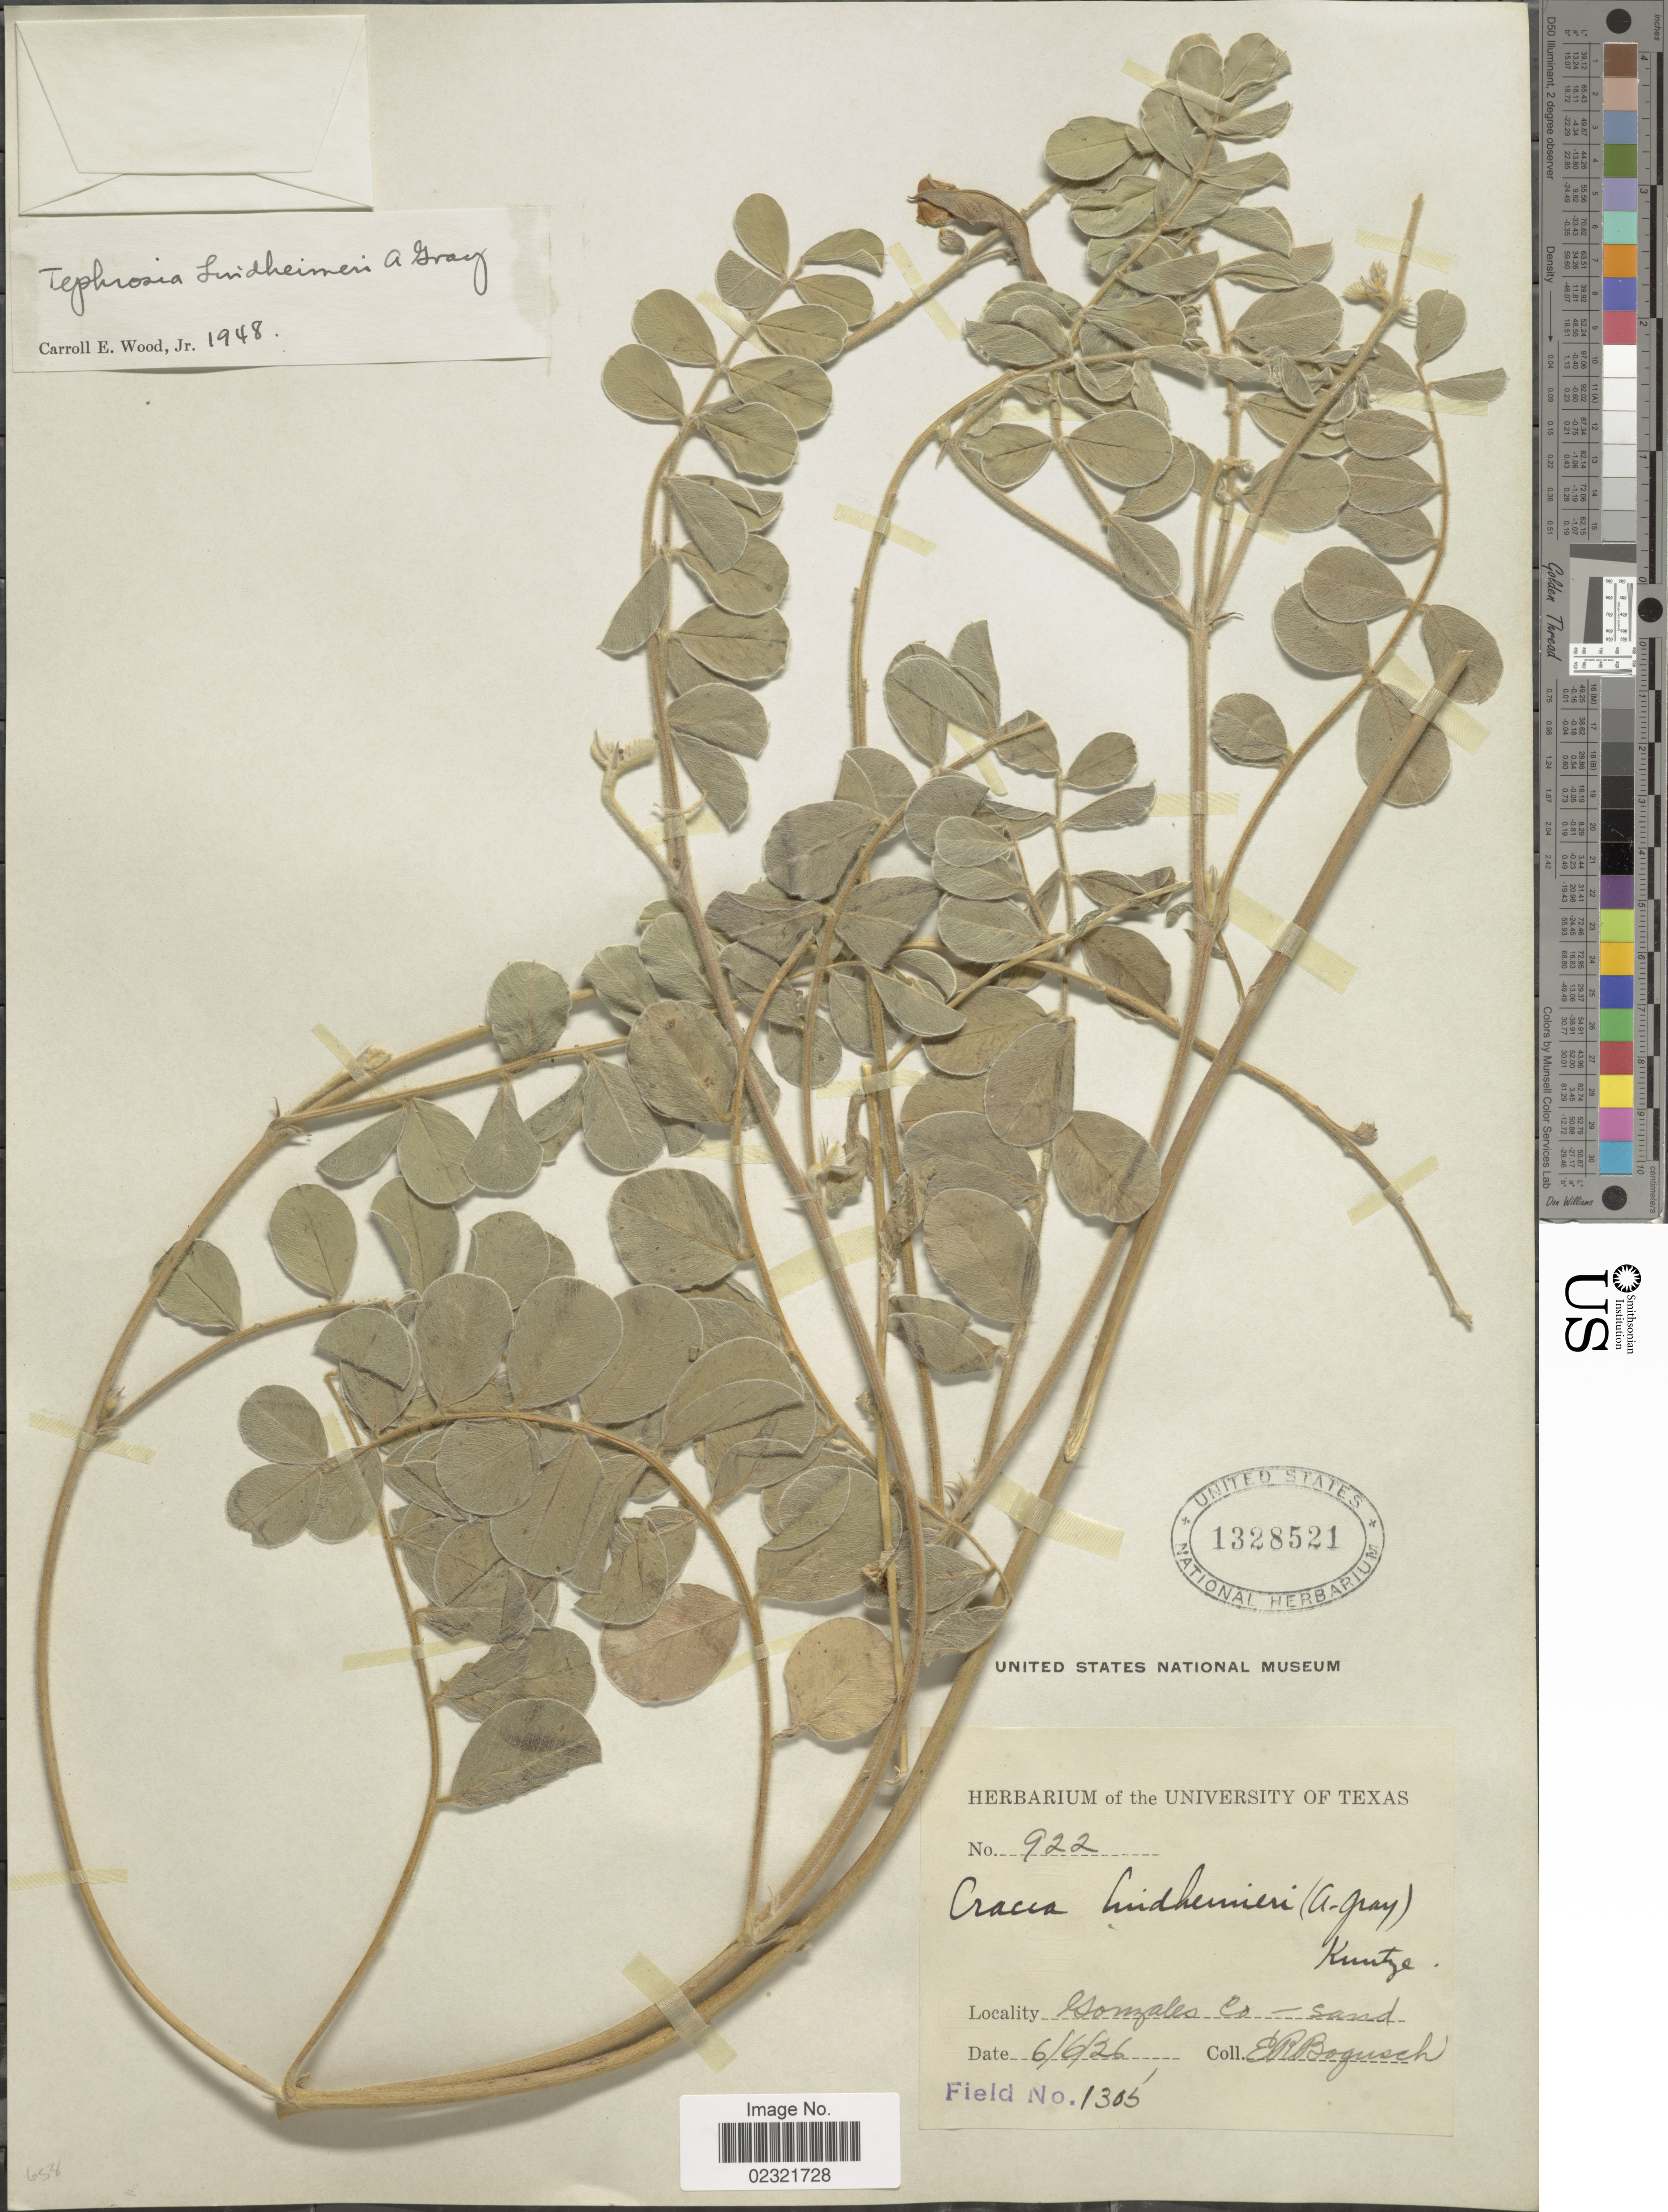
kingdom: Plantae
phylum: Tracheophyta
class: Magnoliopsida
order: Fabales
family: Fabaceae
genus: Tephrosia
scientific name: Tephrosia lindheimeri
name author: A. Gray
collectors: E. Bogusch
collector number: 922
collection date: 1926-06-06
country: United States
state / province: Texas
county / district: Gonzales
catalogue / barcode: US 1328521